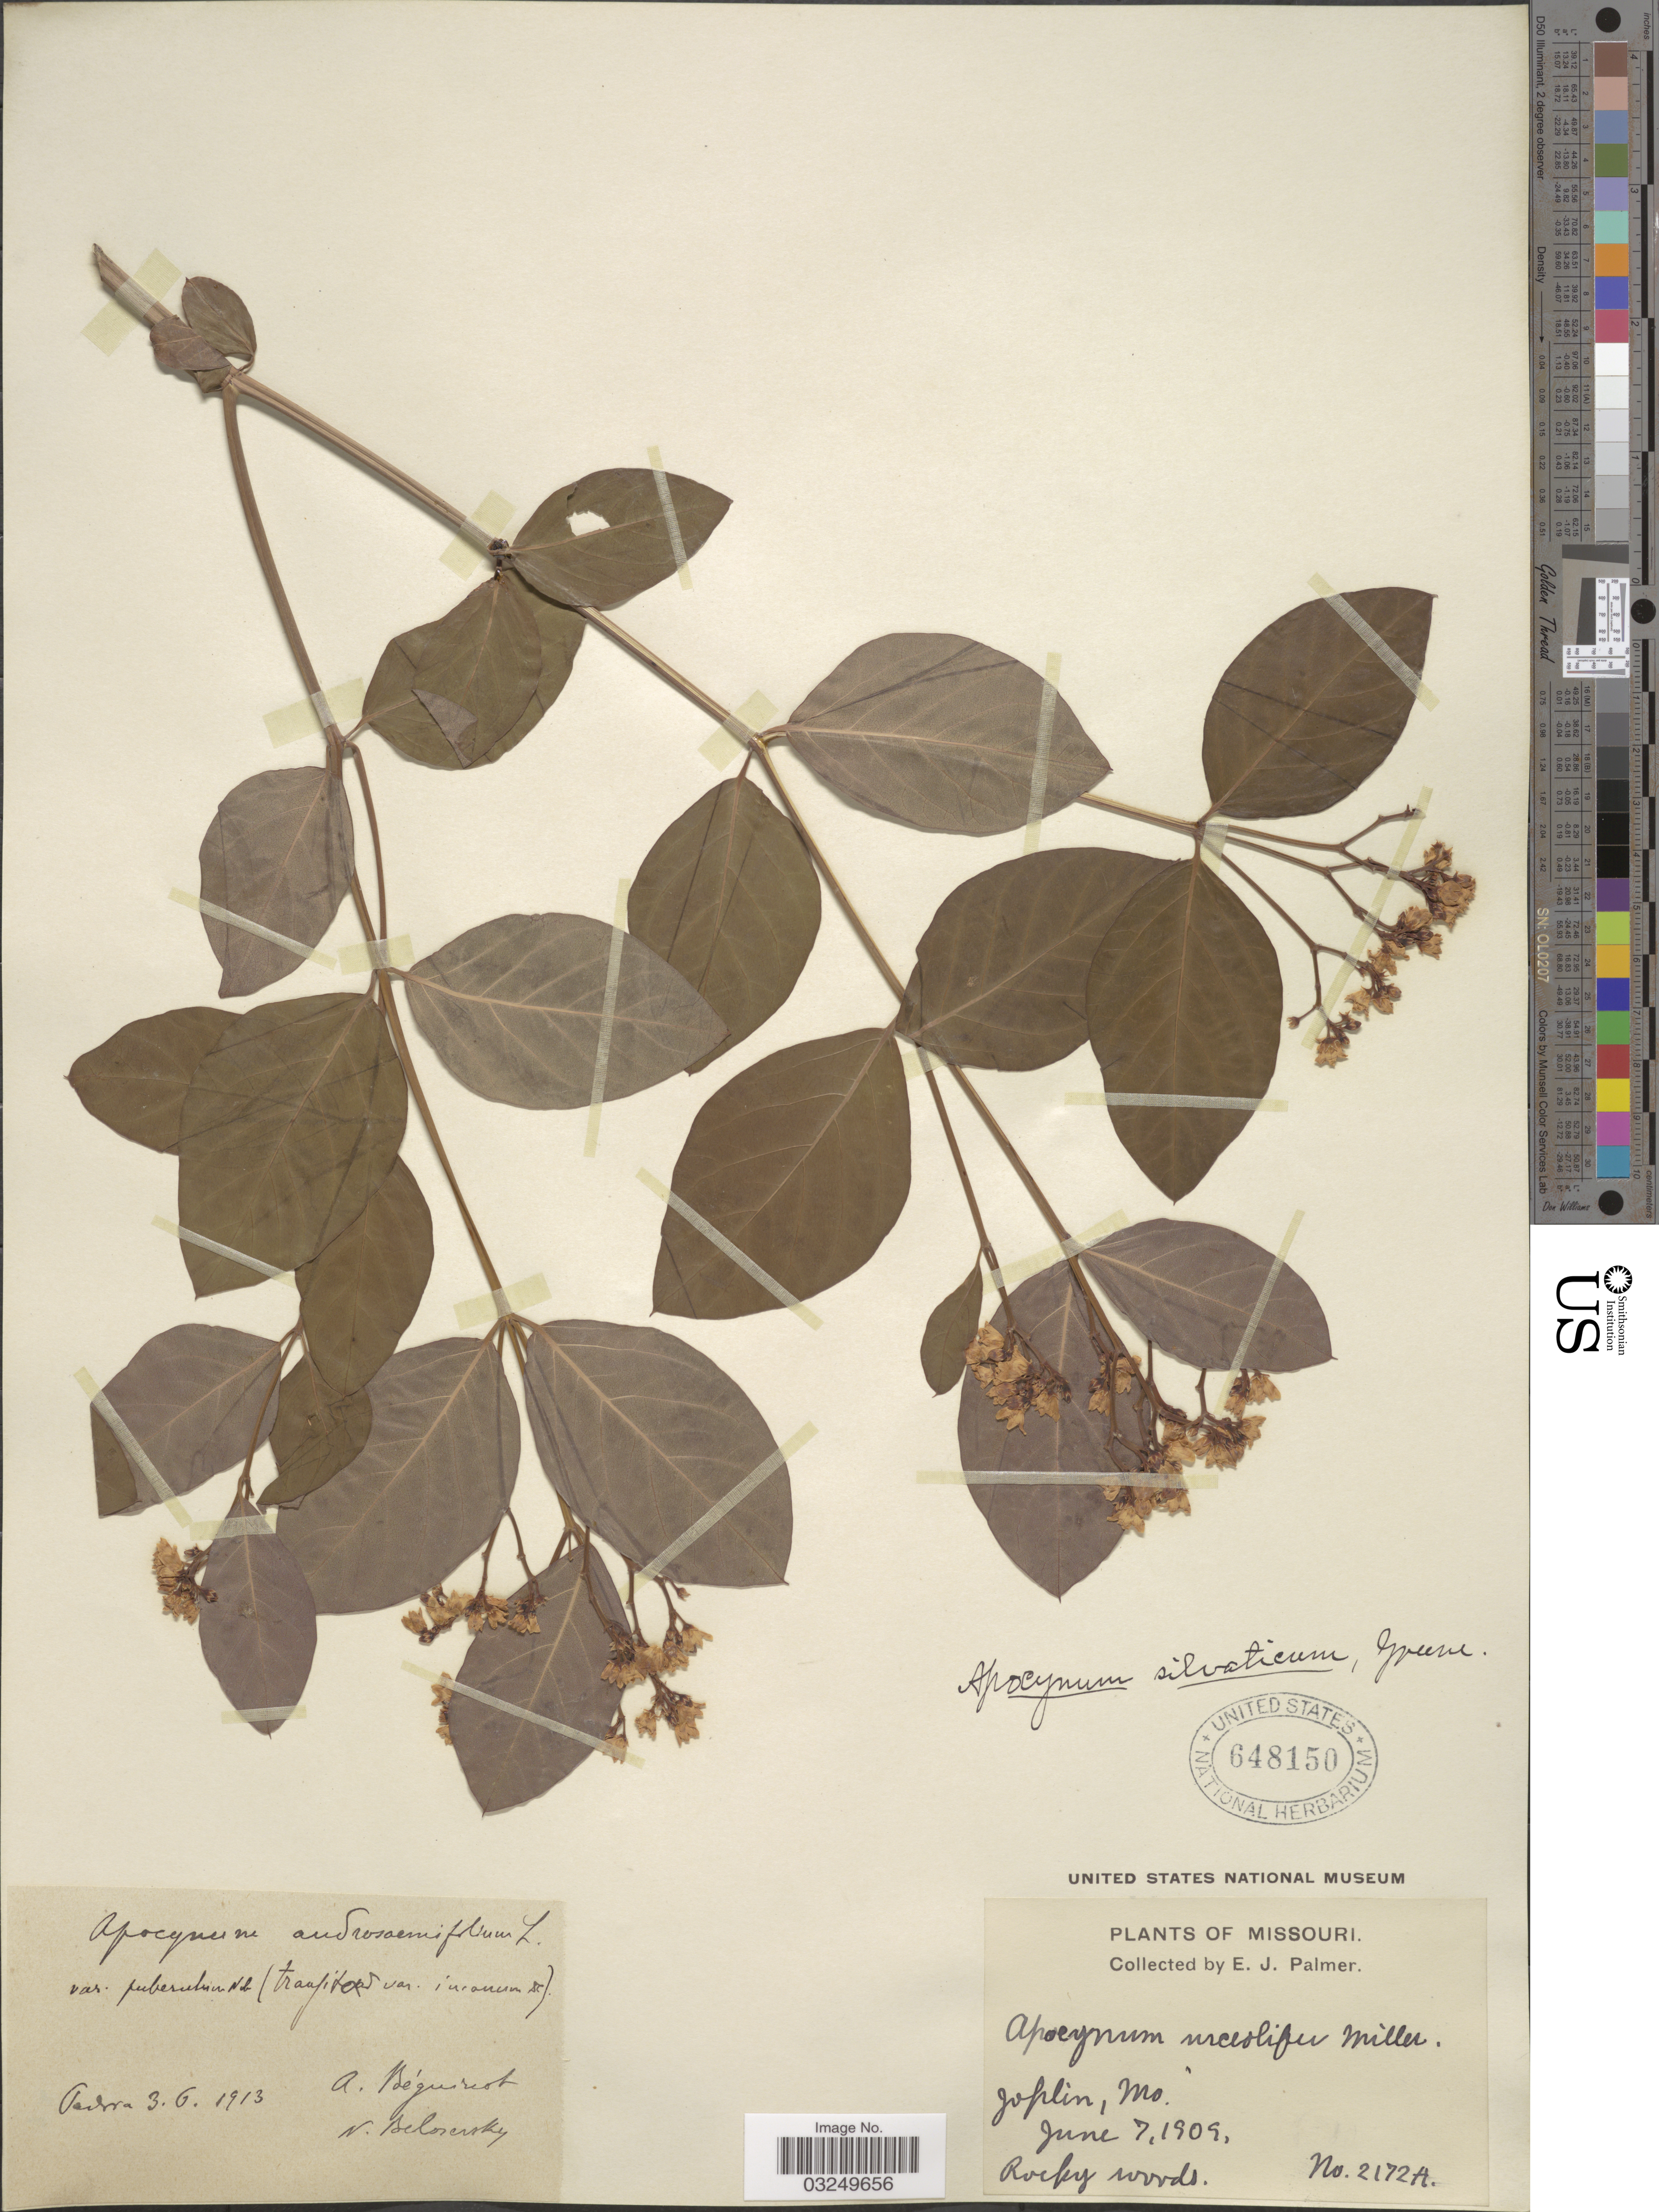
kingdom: Plantae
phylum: Tracheophyta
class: Magnoliopsida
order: Gentianales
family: Apocynaceae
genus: Apocynum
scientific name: Apocynum androsaemifolium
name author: L.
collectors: E. J. Palmer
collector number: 2172A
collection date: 1909-06-07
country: United States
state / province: Missouri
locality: Joplin.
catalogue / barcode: US 648150